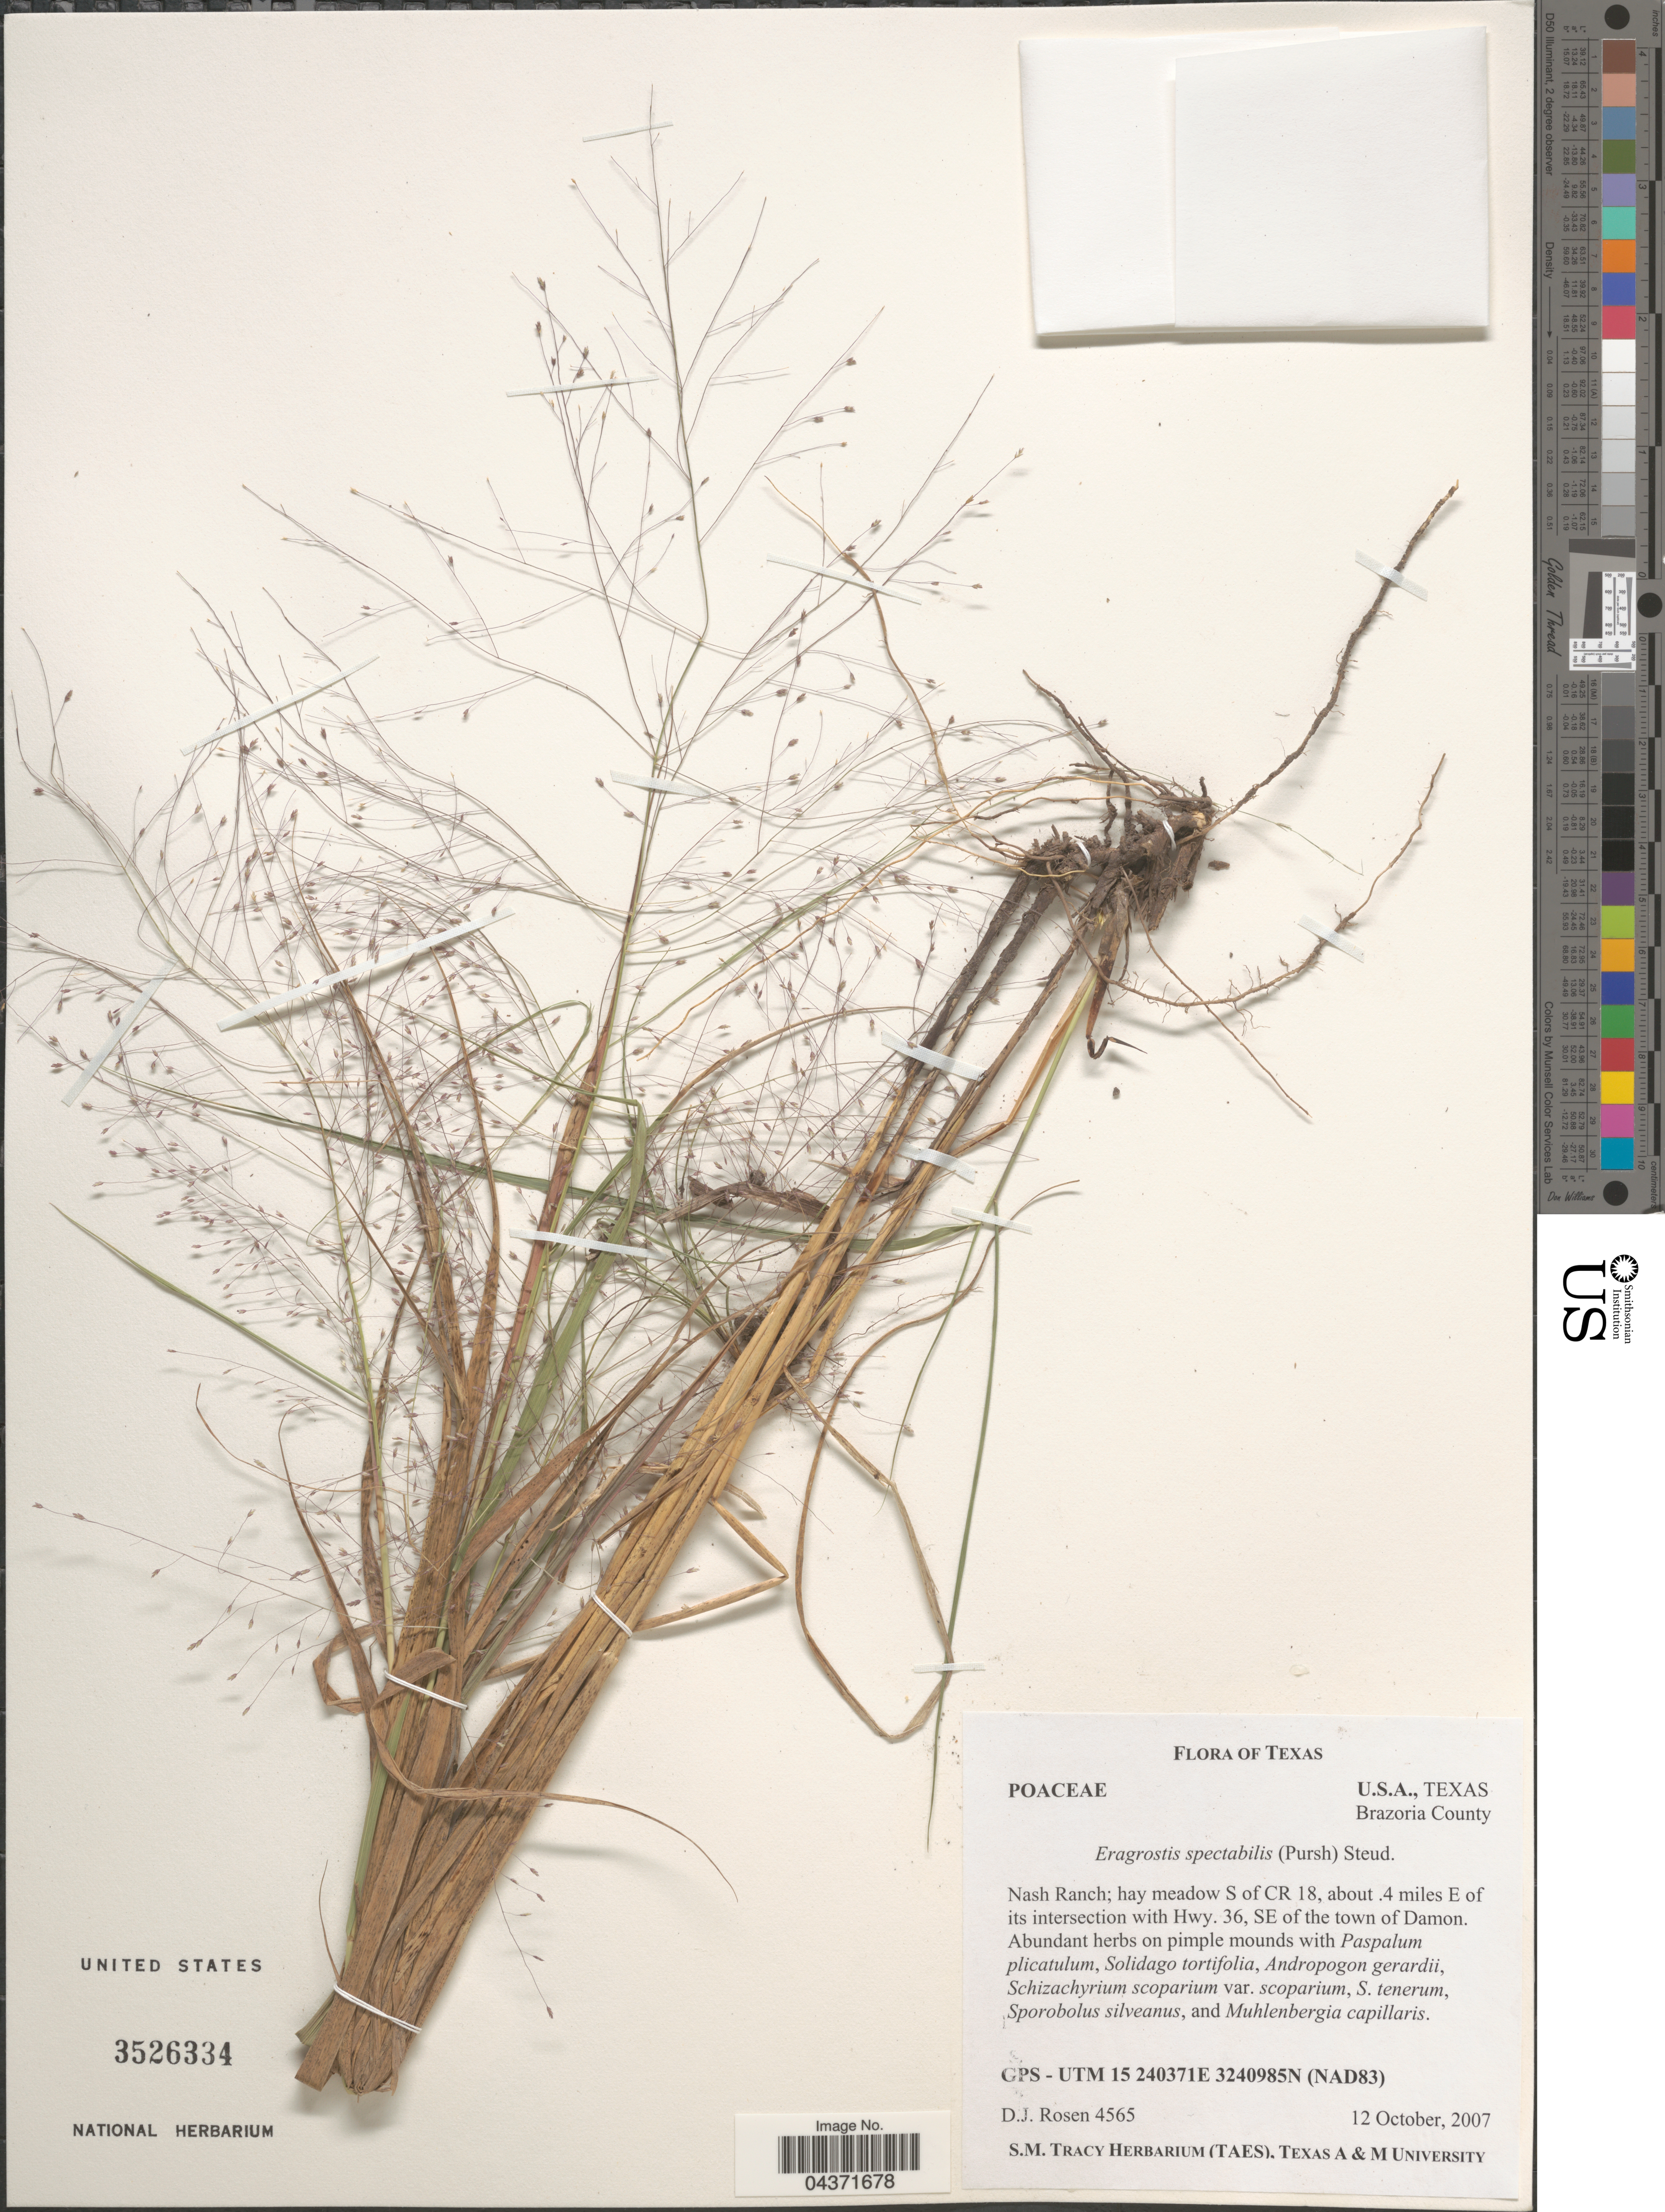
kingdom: Plantae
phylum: Tracheophyta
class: Liliopsida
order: Poales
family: Poaceae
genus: Eragrostis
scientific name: Eragrostis spectabilis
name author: (Pursh) Steud.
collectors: D. J. Rosen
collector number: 4565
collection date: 2007-10-12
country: United States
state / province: Texas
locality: Brazoria County. Nash Ranch: hay meadow S of CR 18, about 4 miles E of its intersection with Hwy. 36, SE of the town of Damon. GPS - UTM 15 (NAD83).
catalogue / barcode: US 3526334